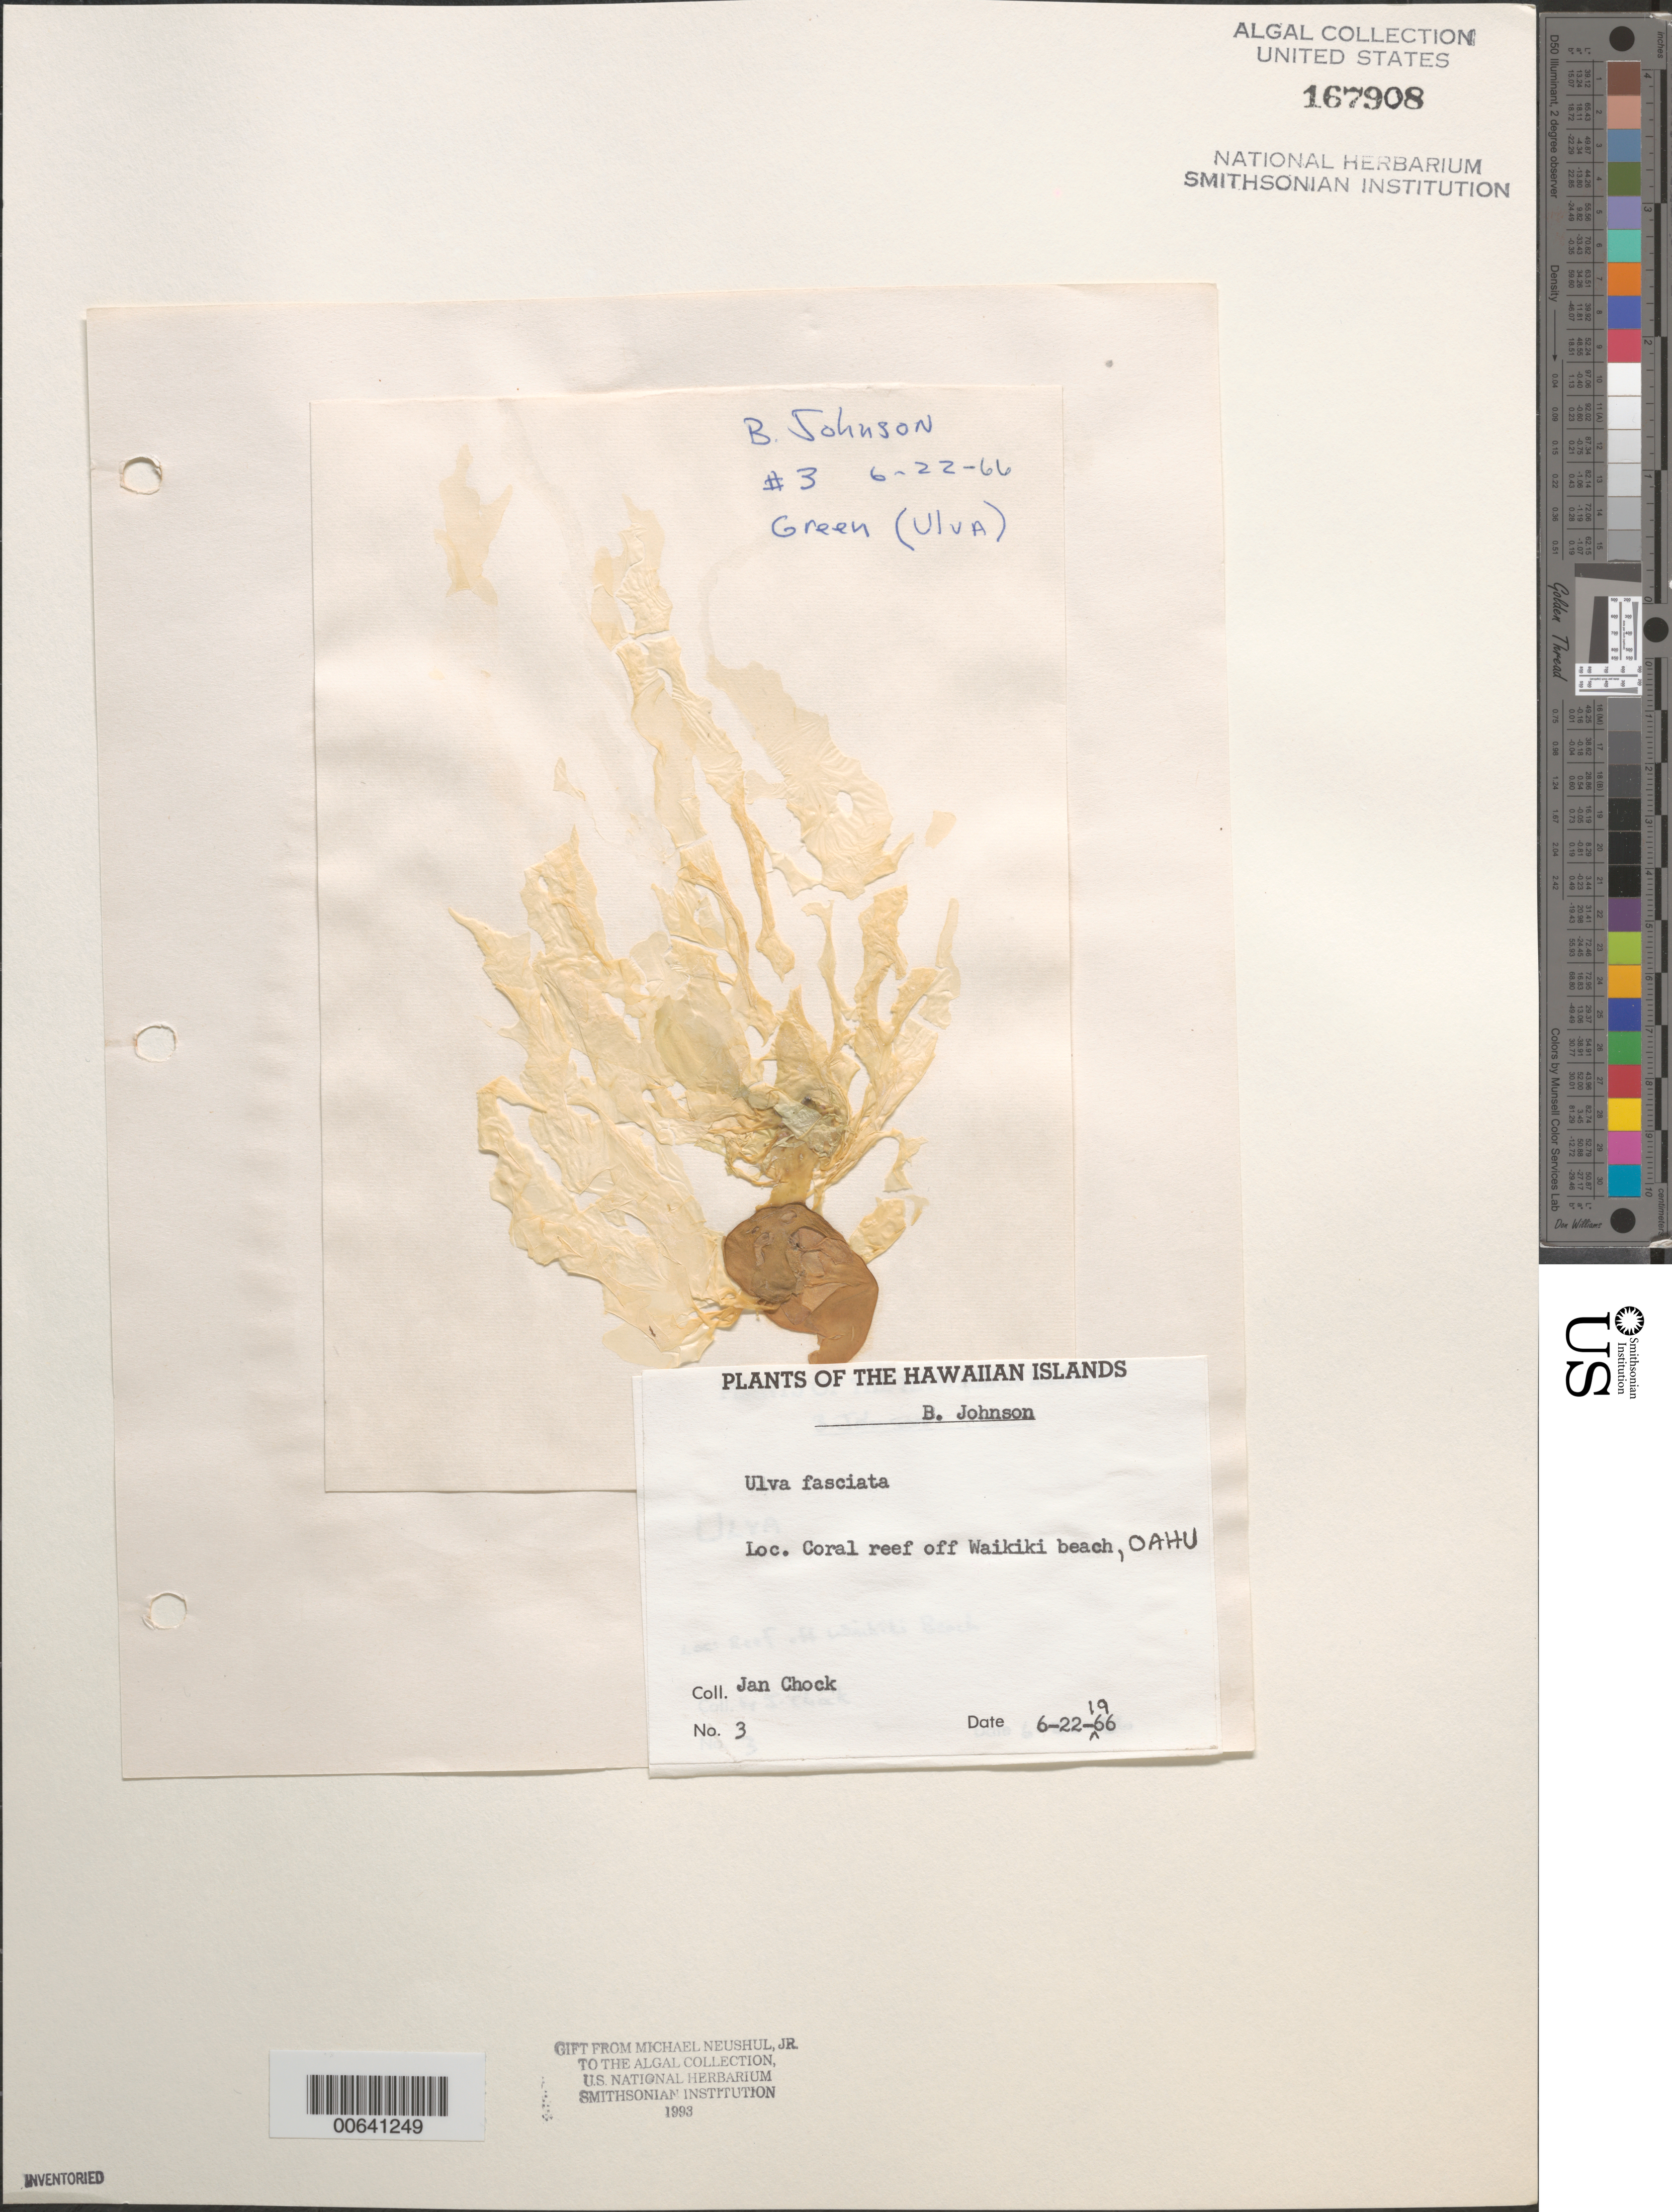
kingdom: Plantae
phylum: Chlorophyta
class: Ulvophyceae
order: Ulvales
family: Ulvaceae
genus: Ulva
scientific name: Ulva lactuca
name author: L.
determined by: Algae name updating Project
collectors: J. Chock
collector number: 3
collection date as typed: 22 Jun 1966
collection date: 1966-06-22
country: United States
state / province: Hawaii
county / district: Honolulu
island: Oahu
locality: Coral reef off Waikiki Beach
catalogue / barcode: US 167908